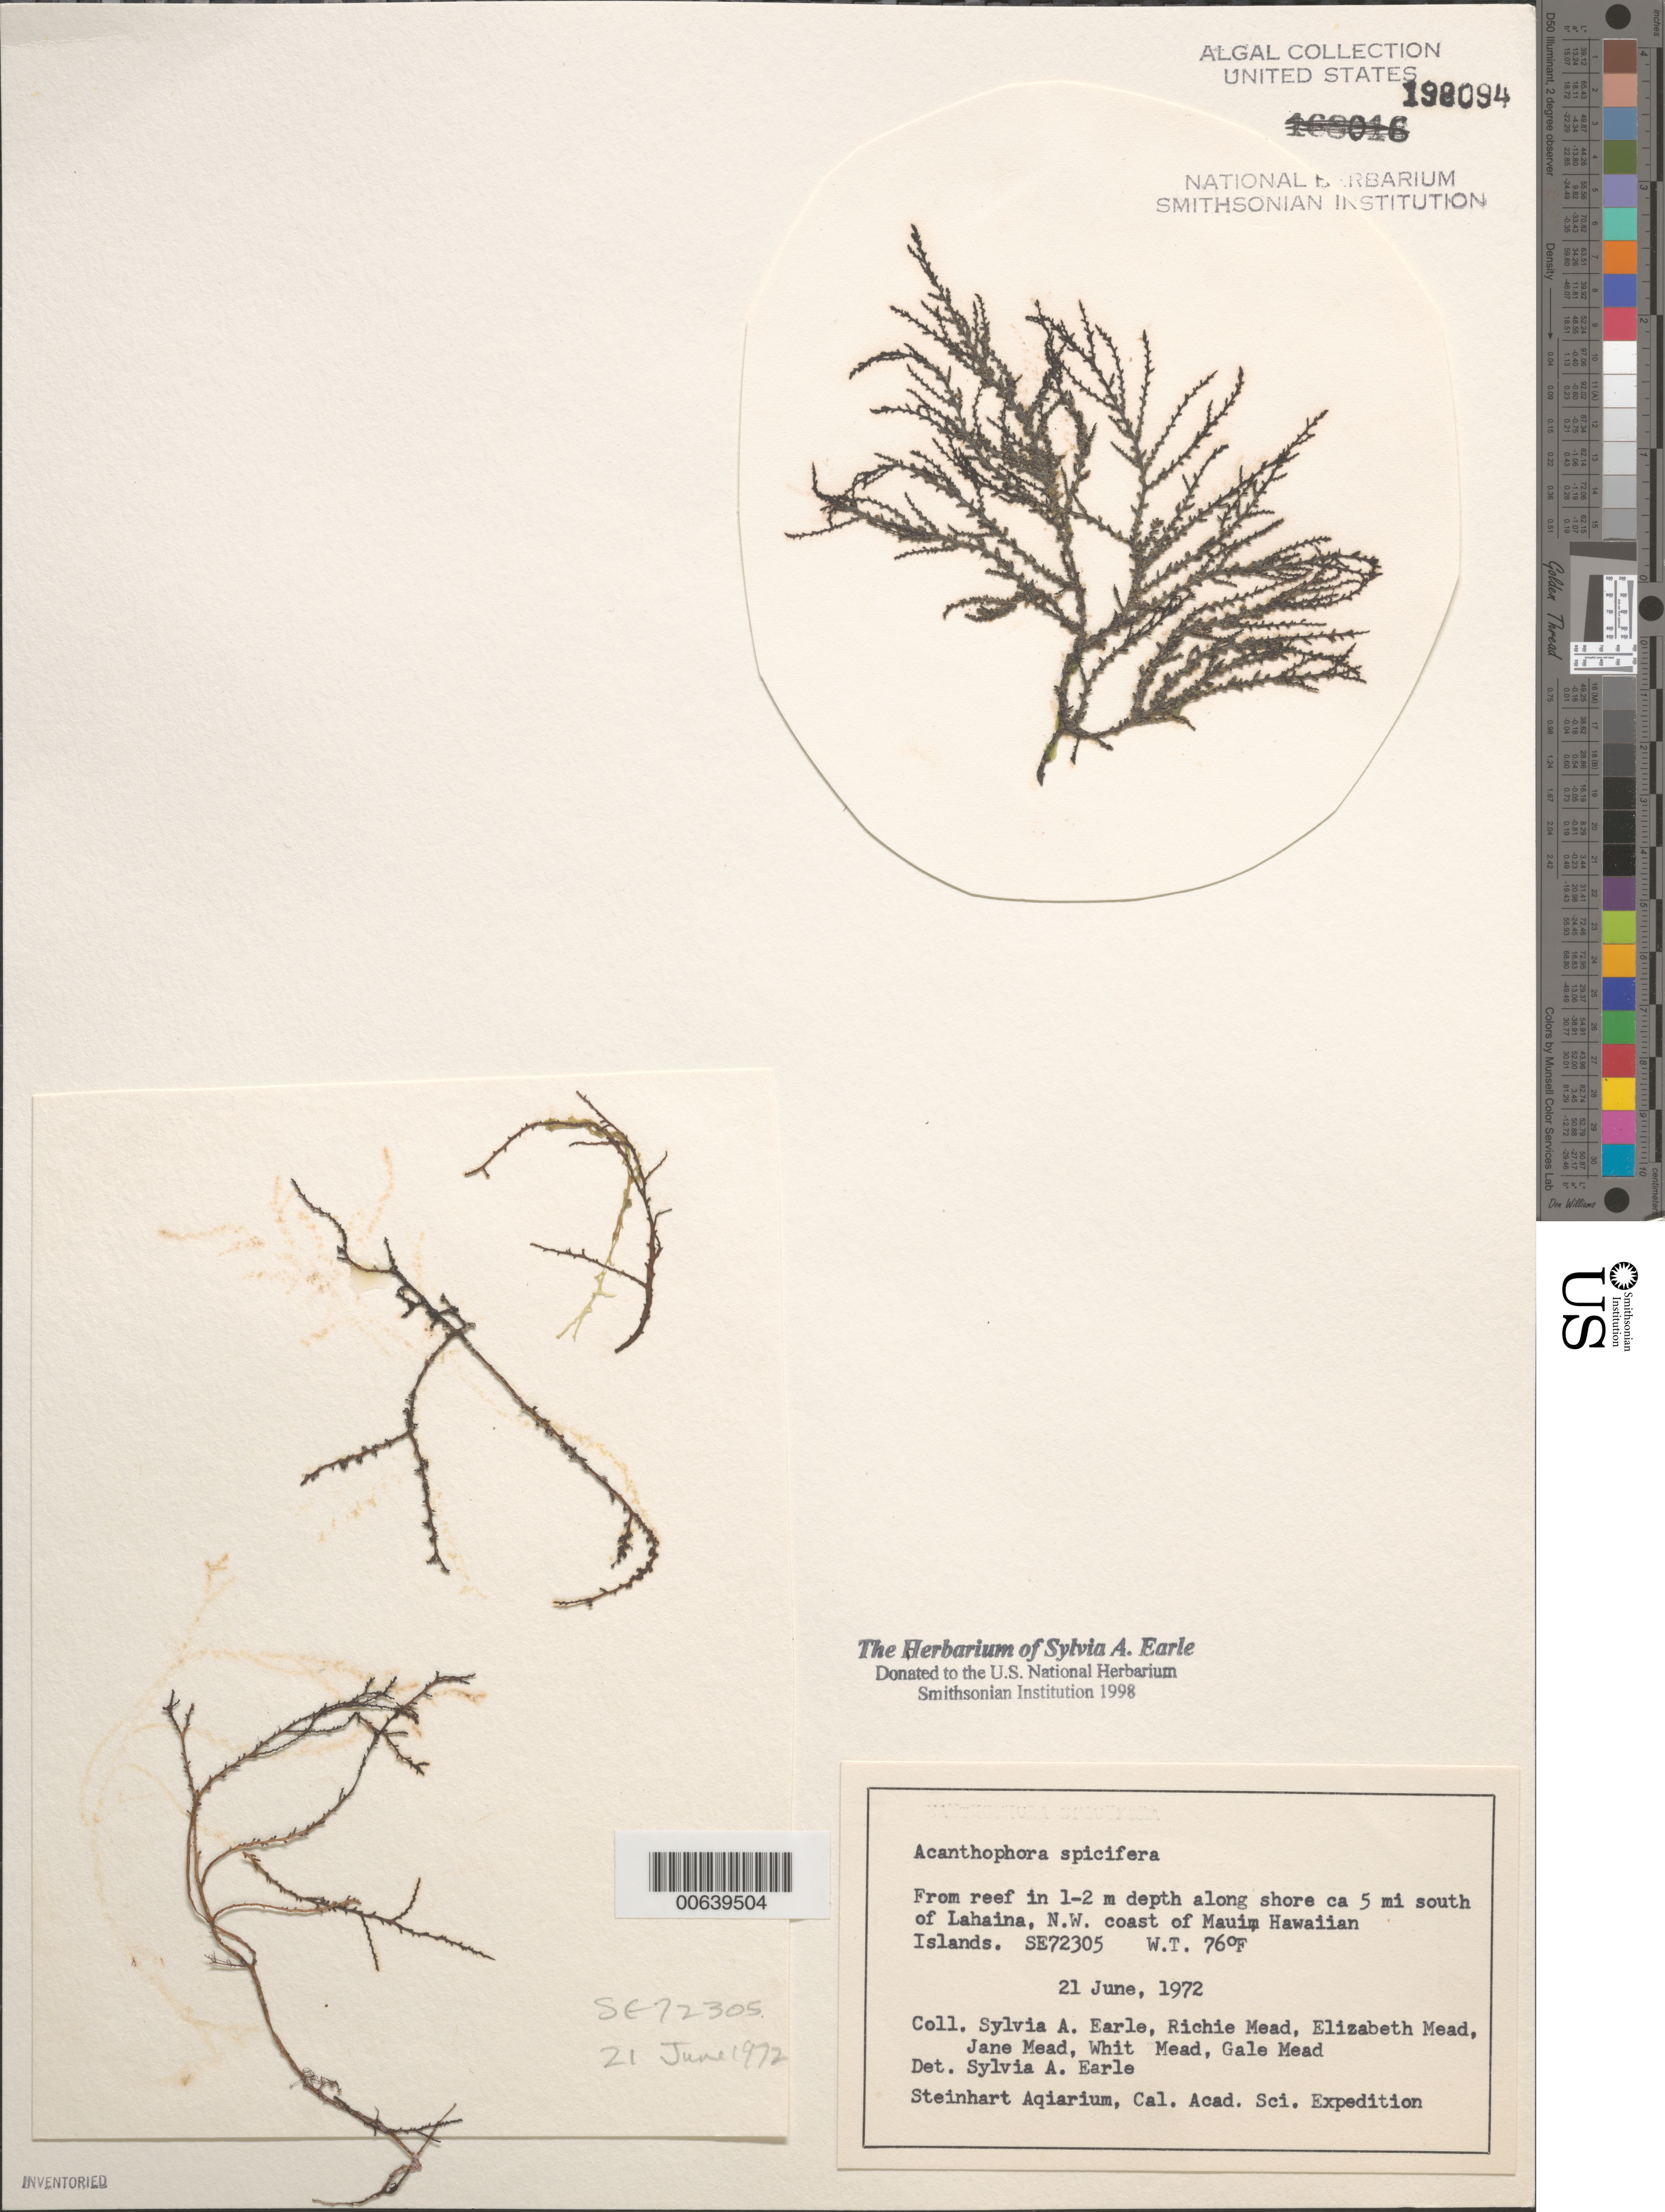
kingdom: Plantae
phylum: Rhodophyta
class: Florideophyceae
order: Ceramiales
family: Rhodomelaceae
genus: Acanthophora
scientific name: Acanthophora spicifera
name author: (Vahl) Børgesen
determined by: Earle, S. A.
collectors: S. A. Earle, J. Mead, E. Mead, R. Mead, W. Mead & G. W. Mead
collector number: SE 72305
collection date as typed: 21 Jun 1972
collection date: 1972-06-21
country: United States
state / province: Hawaii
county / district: Maui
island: Maui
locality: Shore ca. 5 miles south of Lahaina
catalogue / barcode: US 198094